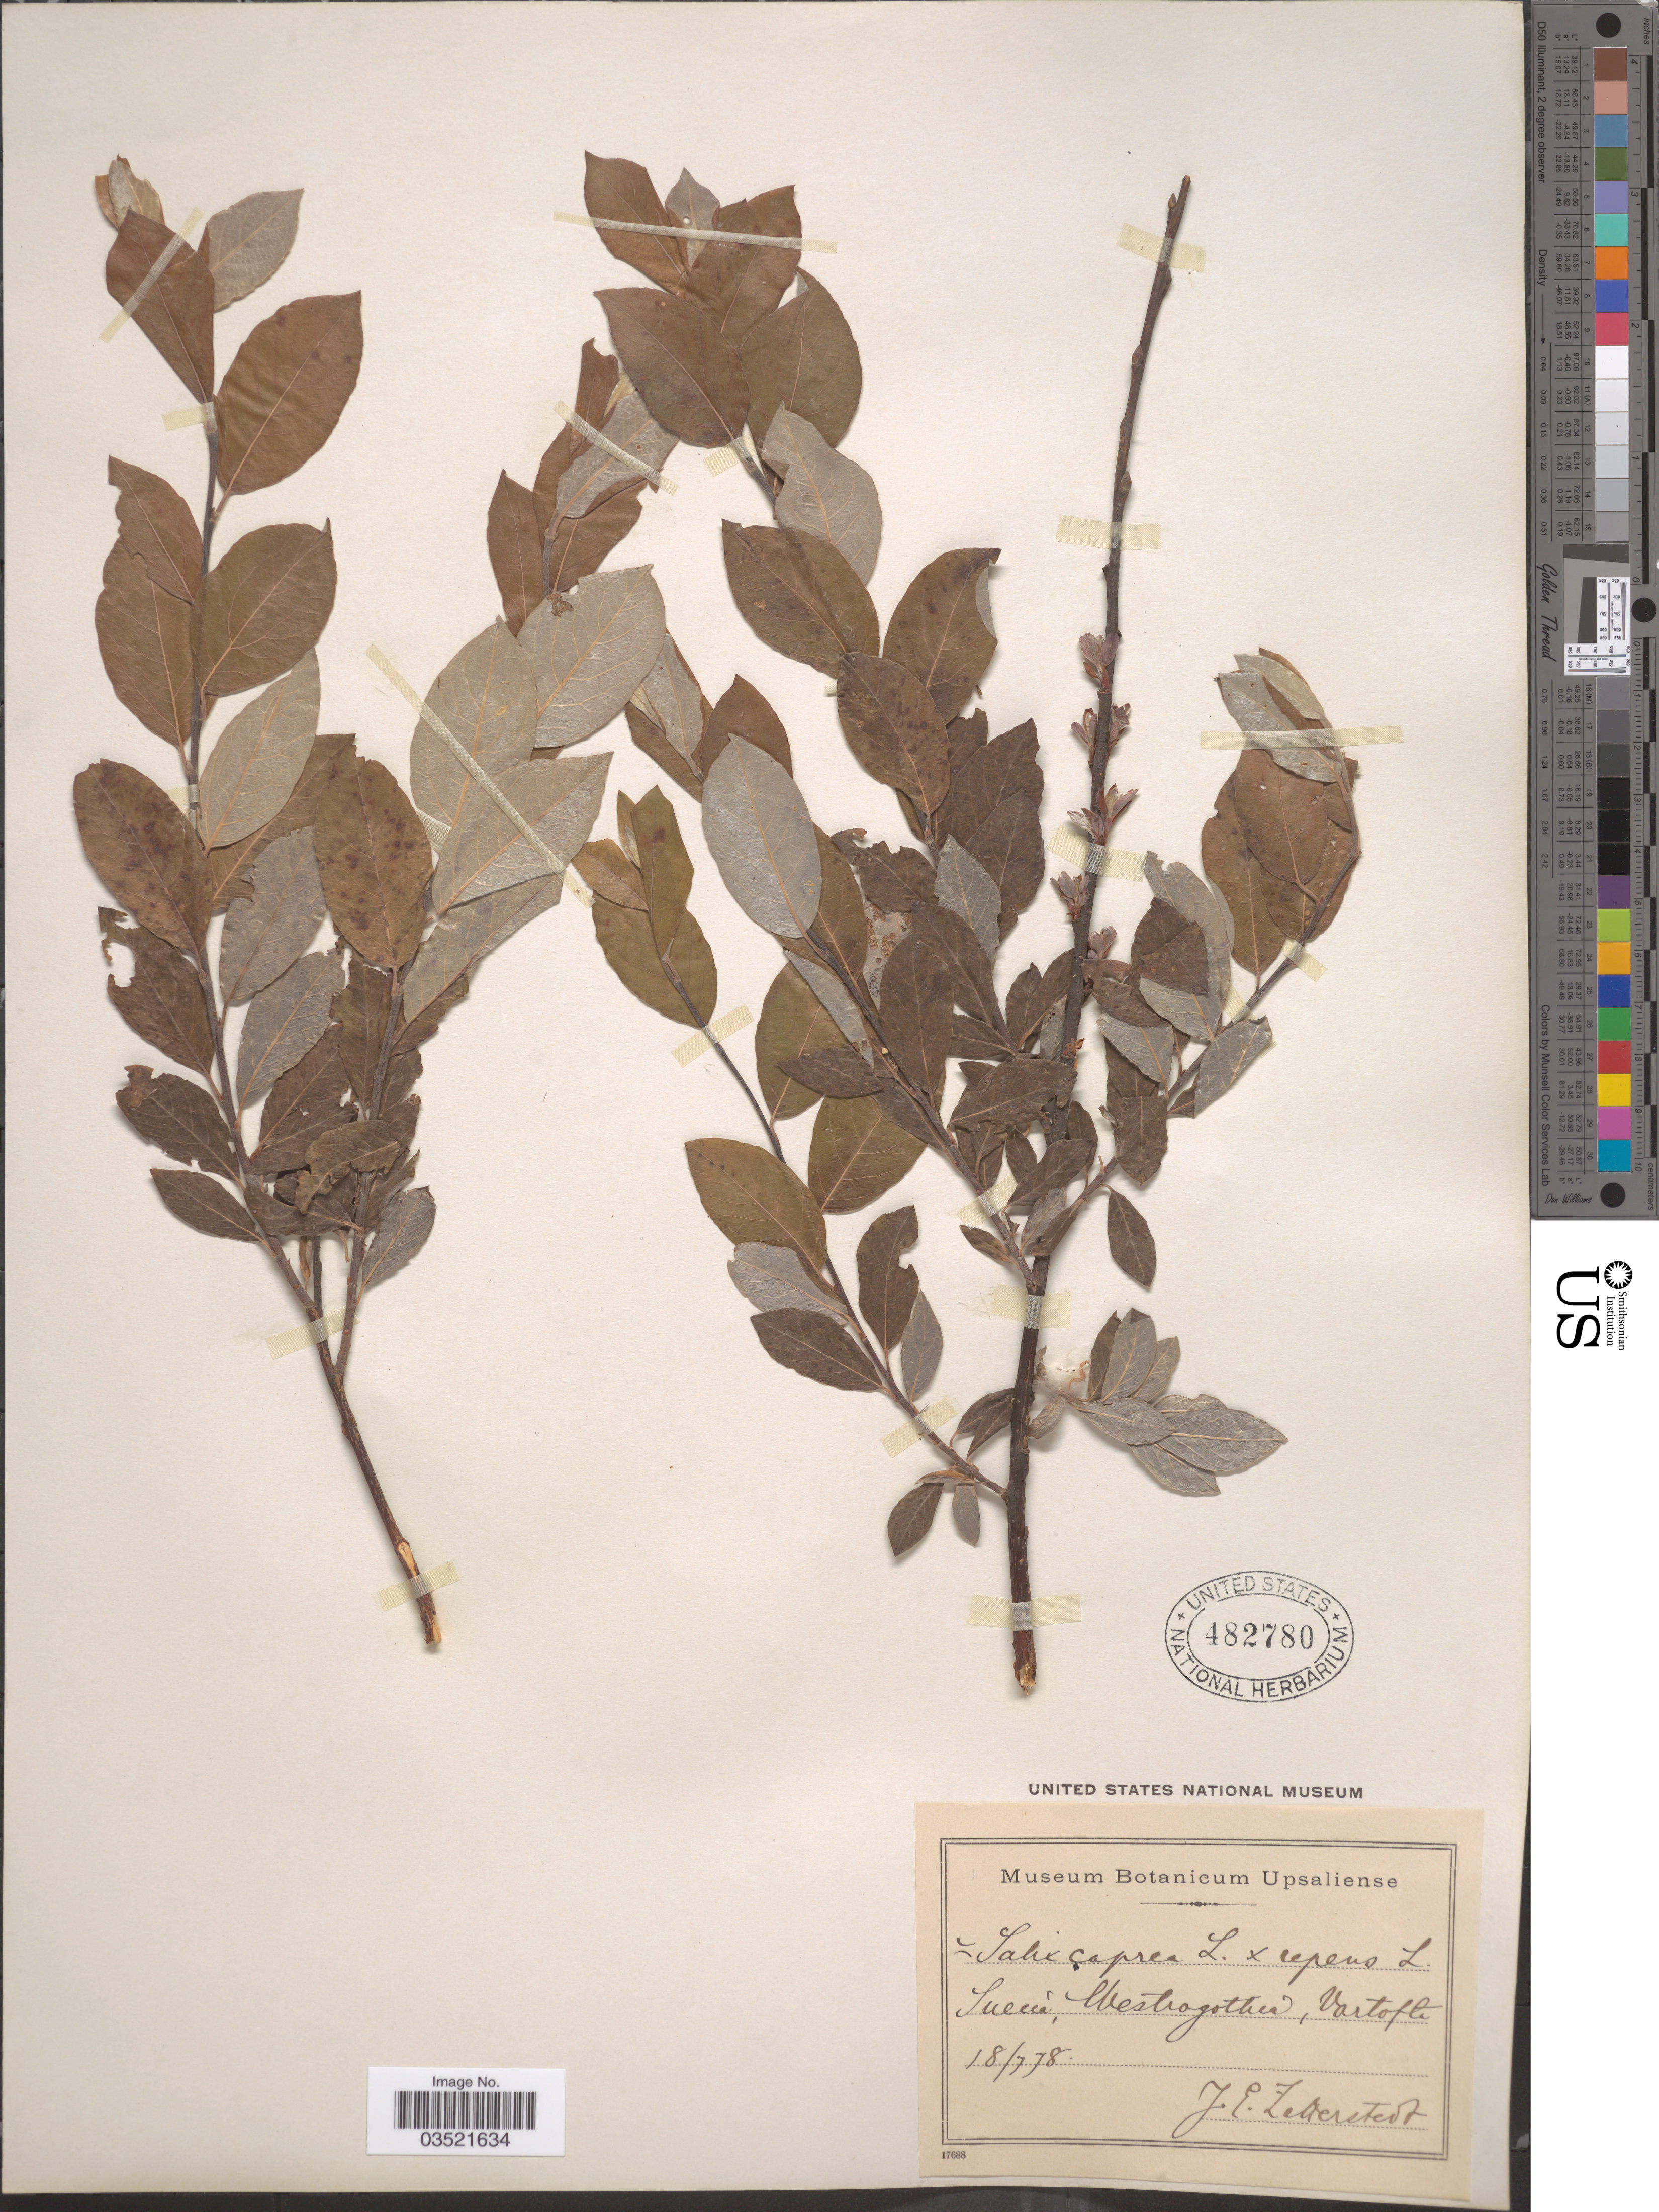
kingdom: Plantae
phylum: Tracheophyta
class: Magnoliopsida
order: Malpighiales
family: Salicaceae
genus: Salix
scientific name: Salix caprea x S. repens L.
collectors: J.E. Zetterstedt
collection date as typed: Transcribed d/m/y: 18/7/78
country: Sweden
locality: Suecia, Westrogothea, Vartofta.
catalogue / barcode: US 482780